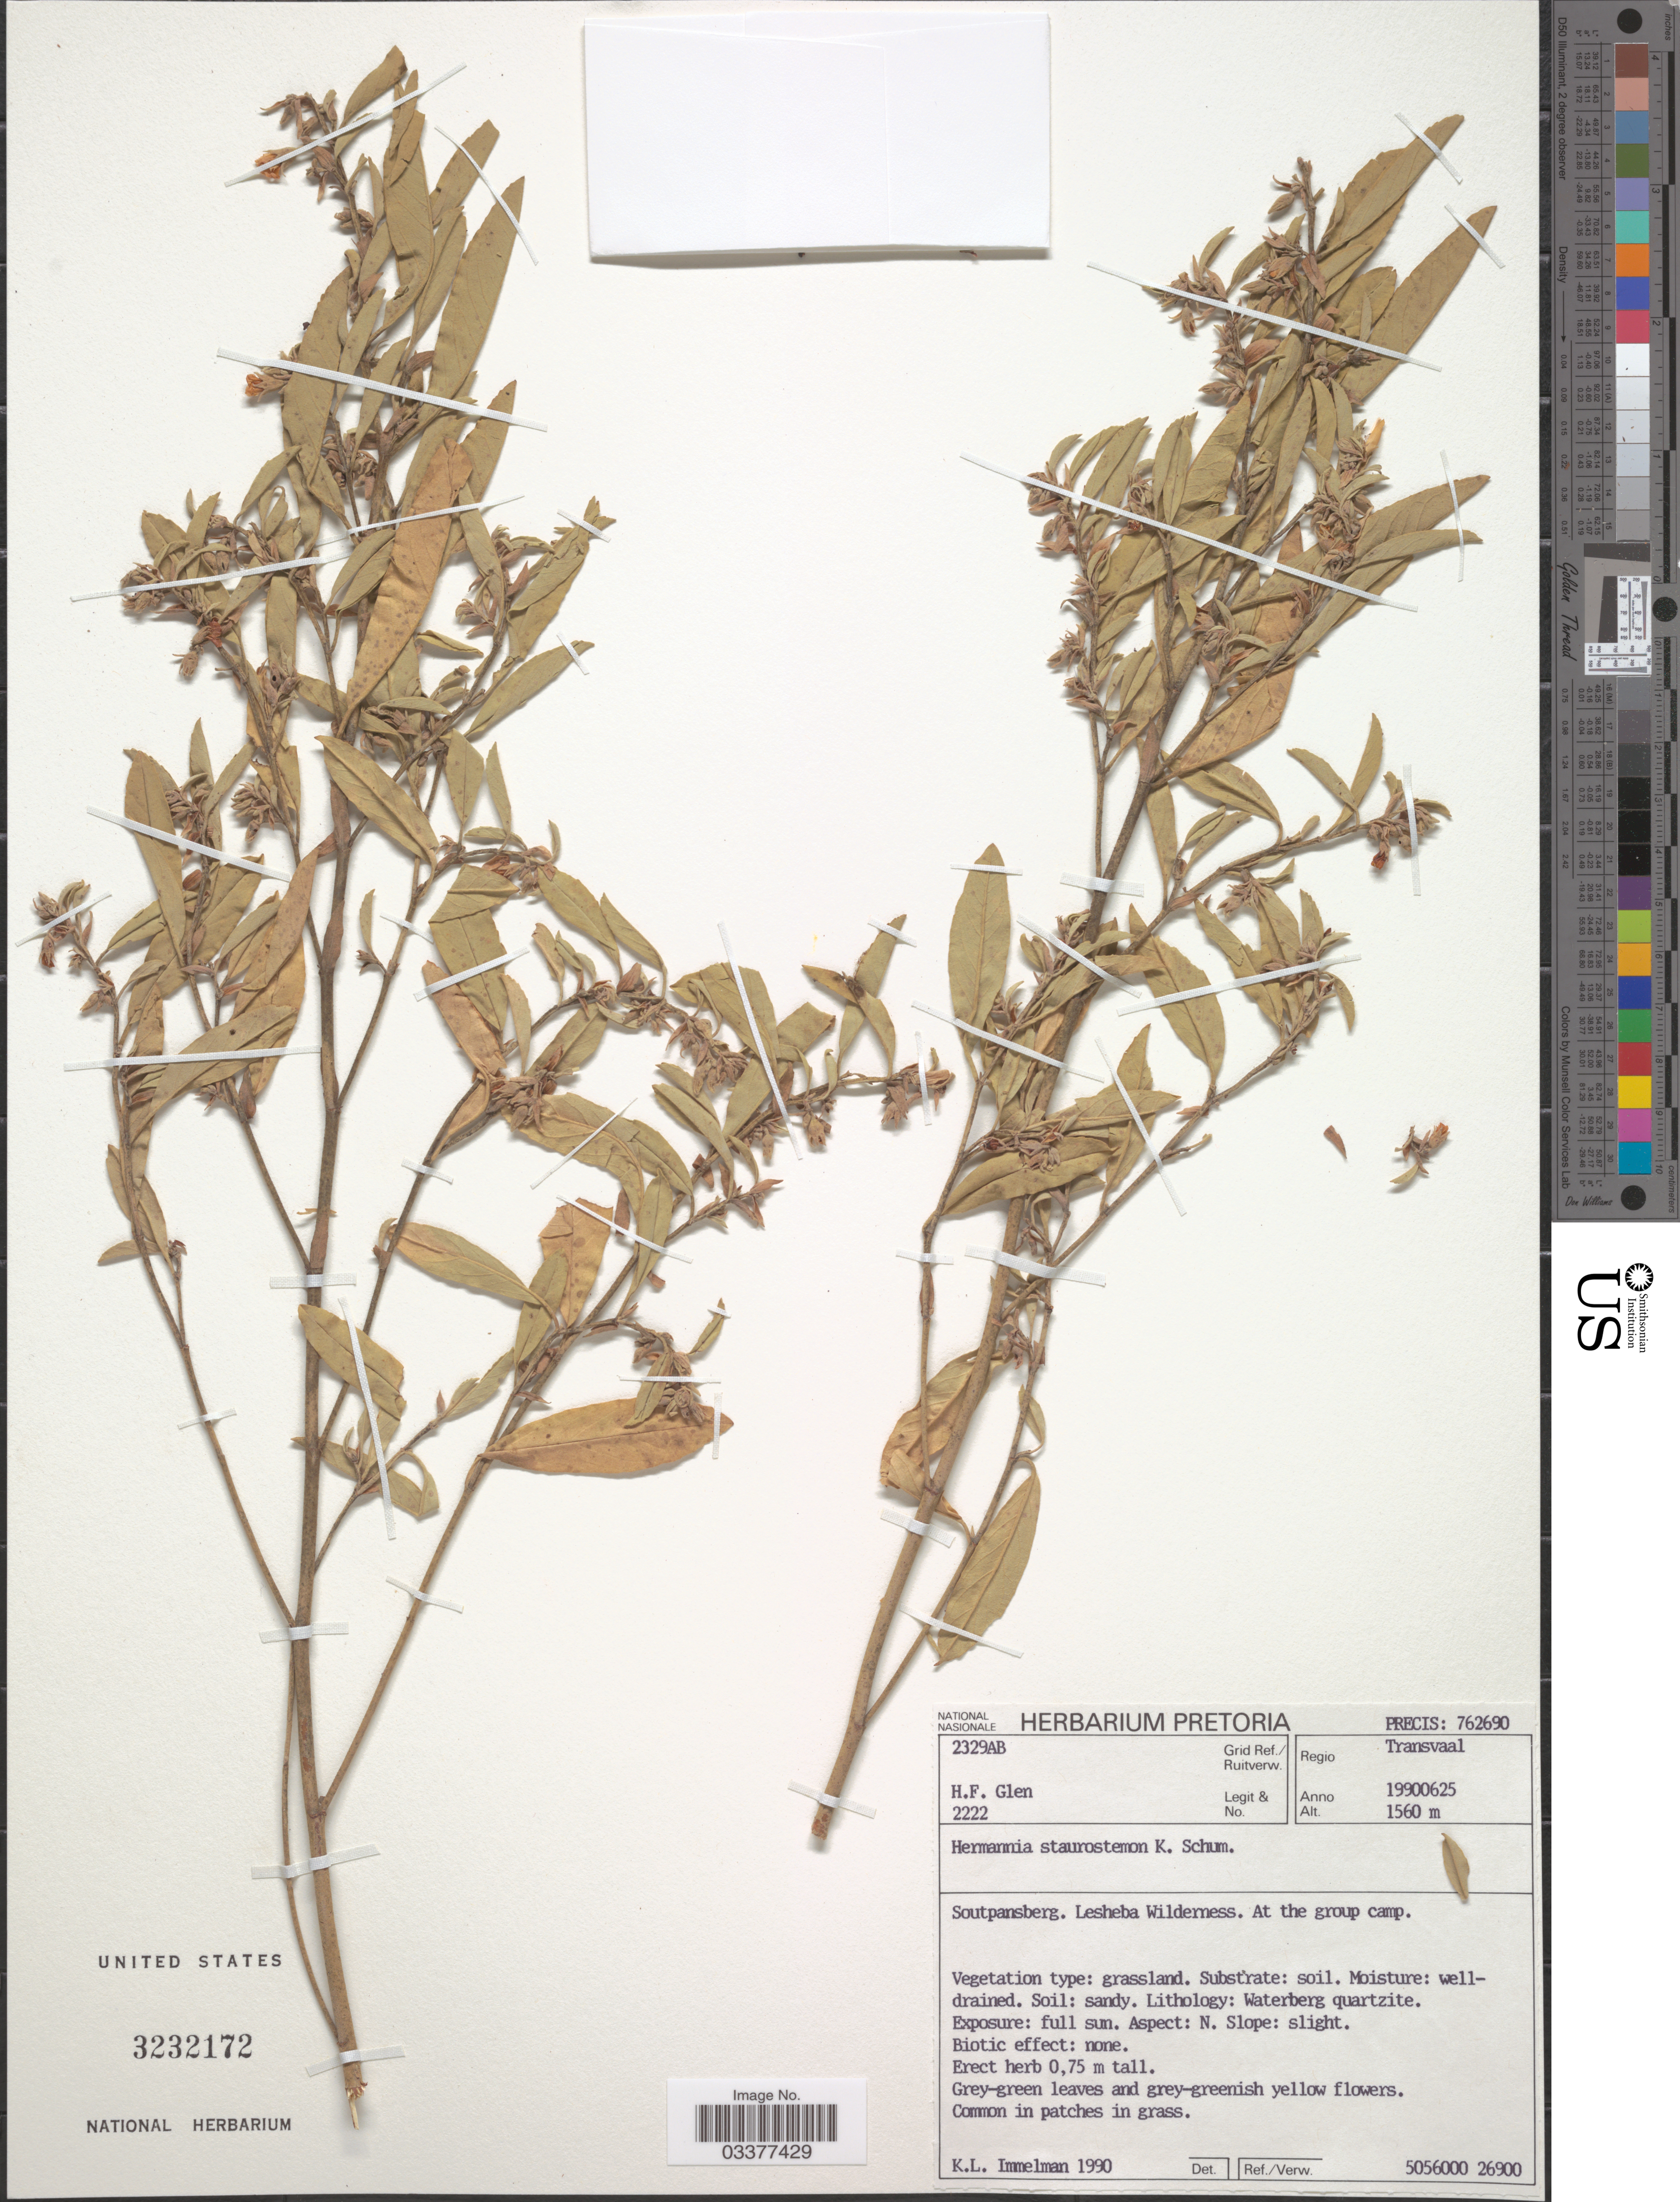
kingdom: Plantae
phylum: Tracheophyta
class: Magnoliopsida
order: Malvales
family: Malvaceae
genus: Hermannia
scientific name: Hermannia staurostemon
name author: K. Schum.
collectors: H. F. Glen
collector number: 2222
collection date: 1990-06-25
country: South Africa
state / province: Limpopo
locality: Grid Ref./ Ruitverw. 2329AB. Regio Transvaal. Soutpansberg. Lesheba Wilderness. At the group camp.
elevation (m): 1560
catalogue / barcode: US 3232172